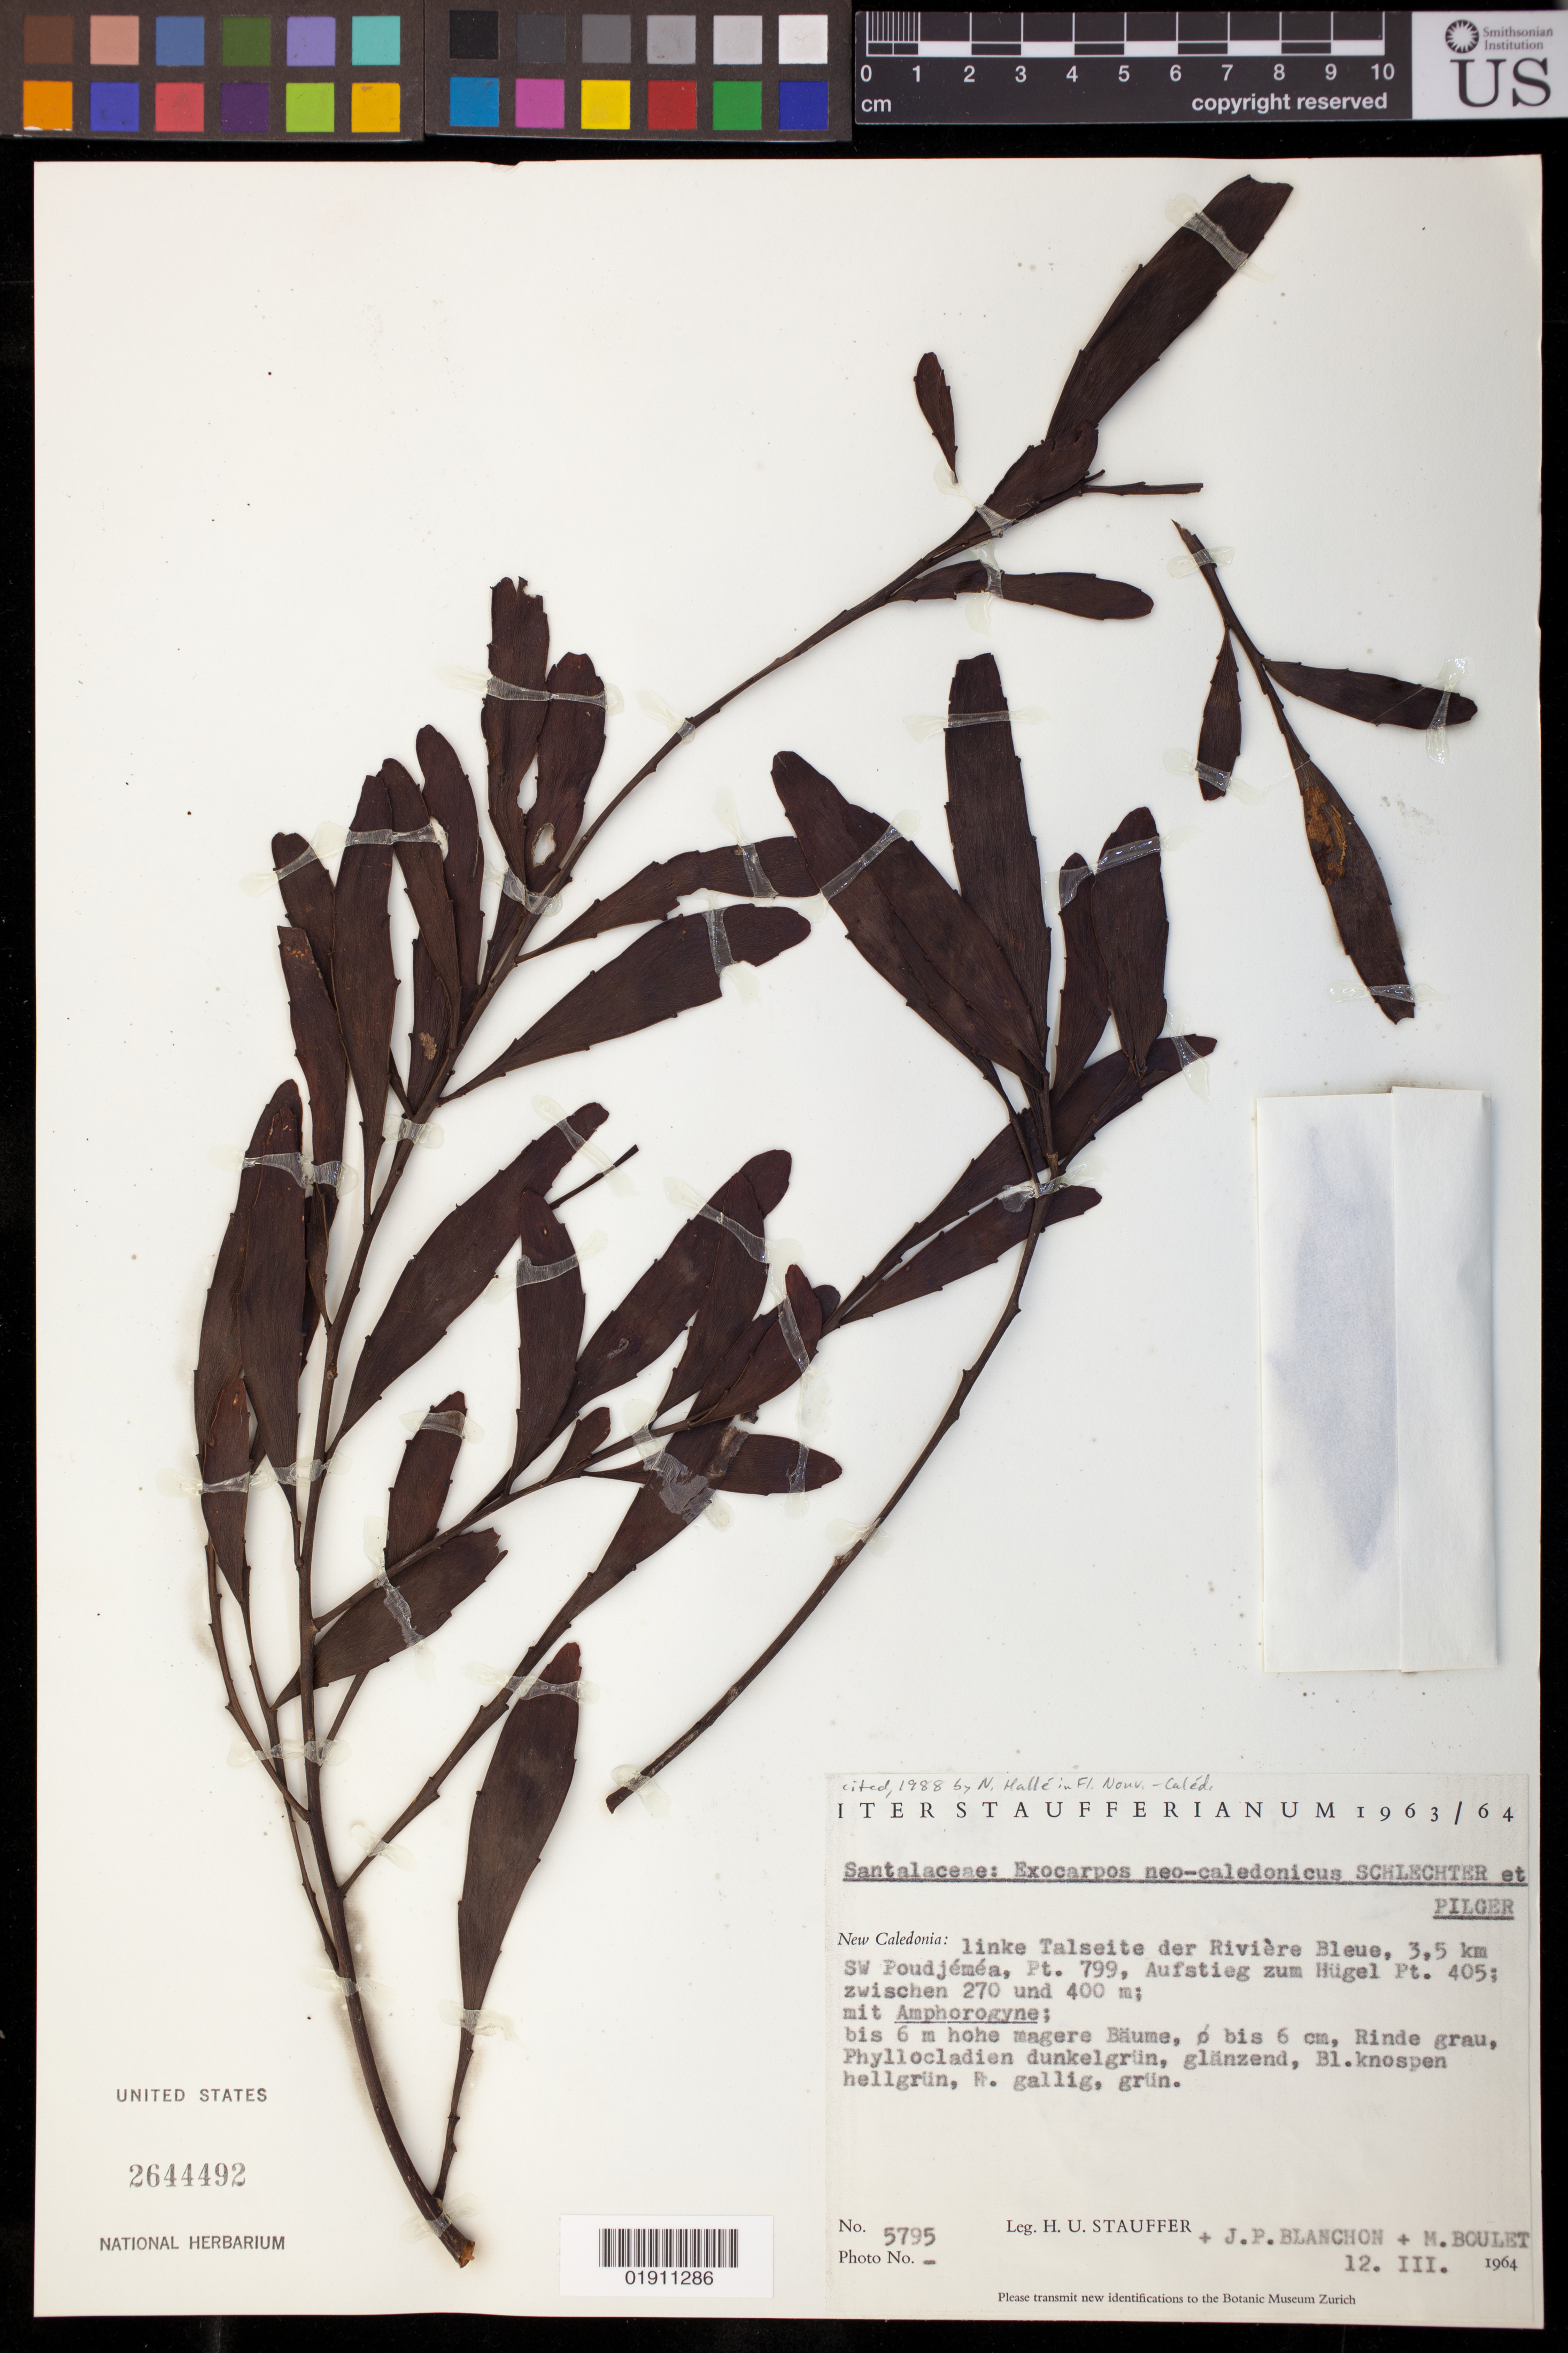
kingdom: Plantae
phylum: Tracheophyta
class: Magnoliopsida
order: Santalales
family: Santalaceae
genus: Exocarpos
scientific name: Exocarpos neocaledonicus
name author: Schltr. & Pilg.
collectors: H. U. Stauffer, J. Blanchon & M. Boulet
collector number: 5795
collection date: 1964-03-12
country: New Caledonia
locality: linke Talseite der Rivière Bleue, 3.5 km SW Poudjéméa, Pt. 799, Aufstieg zum Hügel Pt. 405; zwischen 270 und 400 m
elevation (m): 270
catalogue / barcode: US 2644492